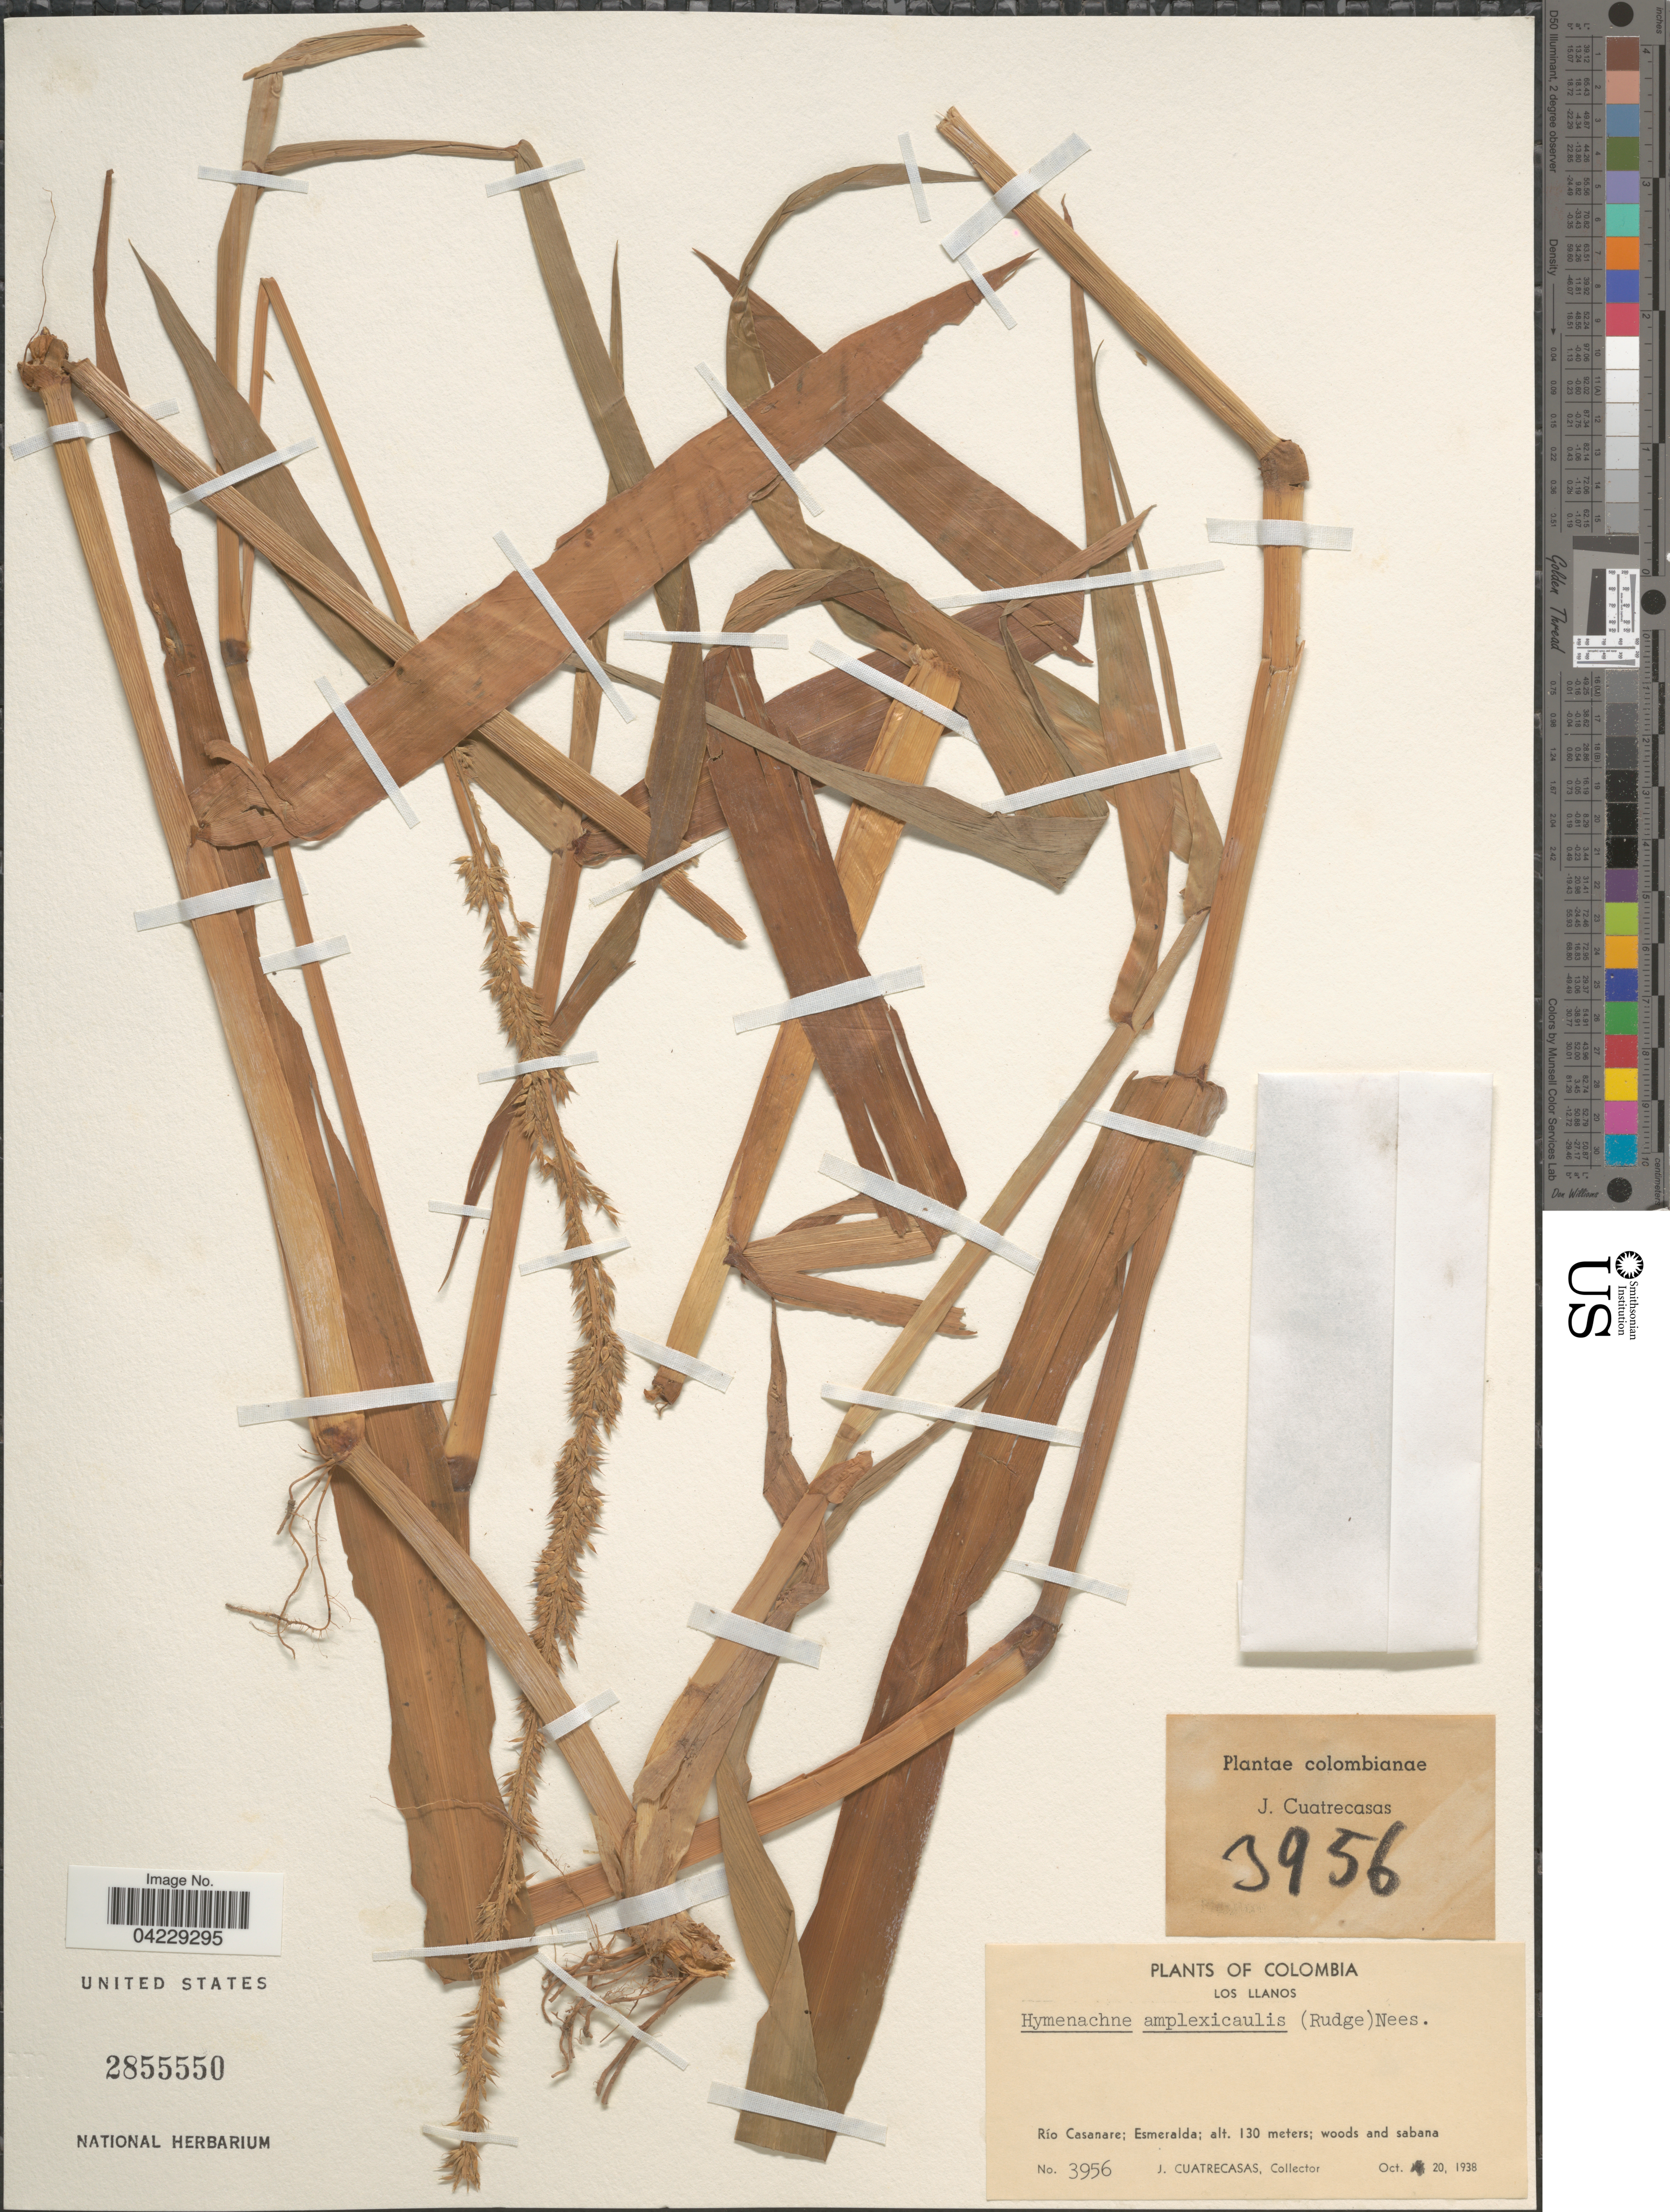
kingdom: Plantae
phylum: Tracheophyta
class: Liliopsida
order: Poales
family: Poaceae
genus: Hymenachne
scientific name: Hymenachne amplexicaulis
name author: (Rudge) Nees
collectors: J. Cuatrecasas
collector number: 3956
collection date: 1938-10-20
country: Colombia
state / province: Casanare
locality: Colombianae. Los Llanos. Río Casanare; Esmeralda.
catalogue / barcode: US 2855550